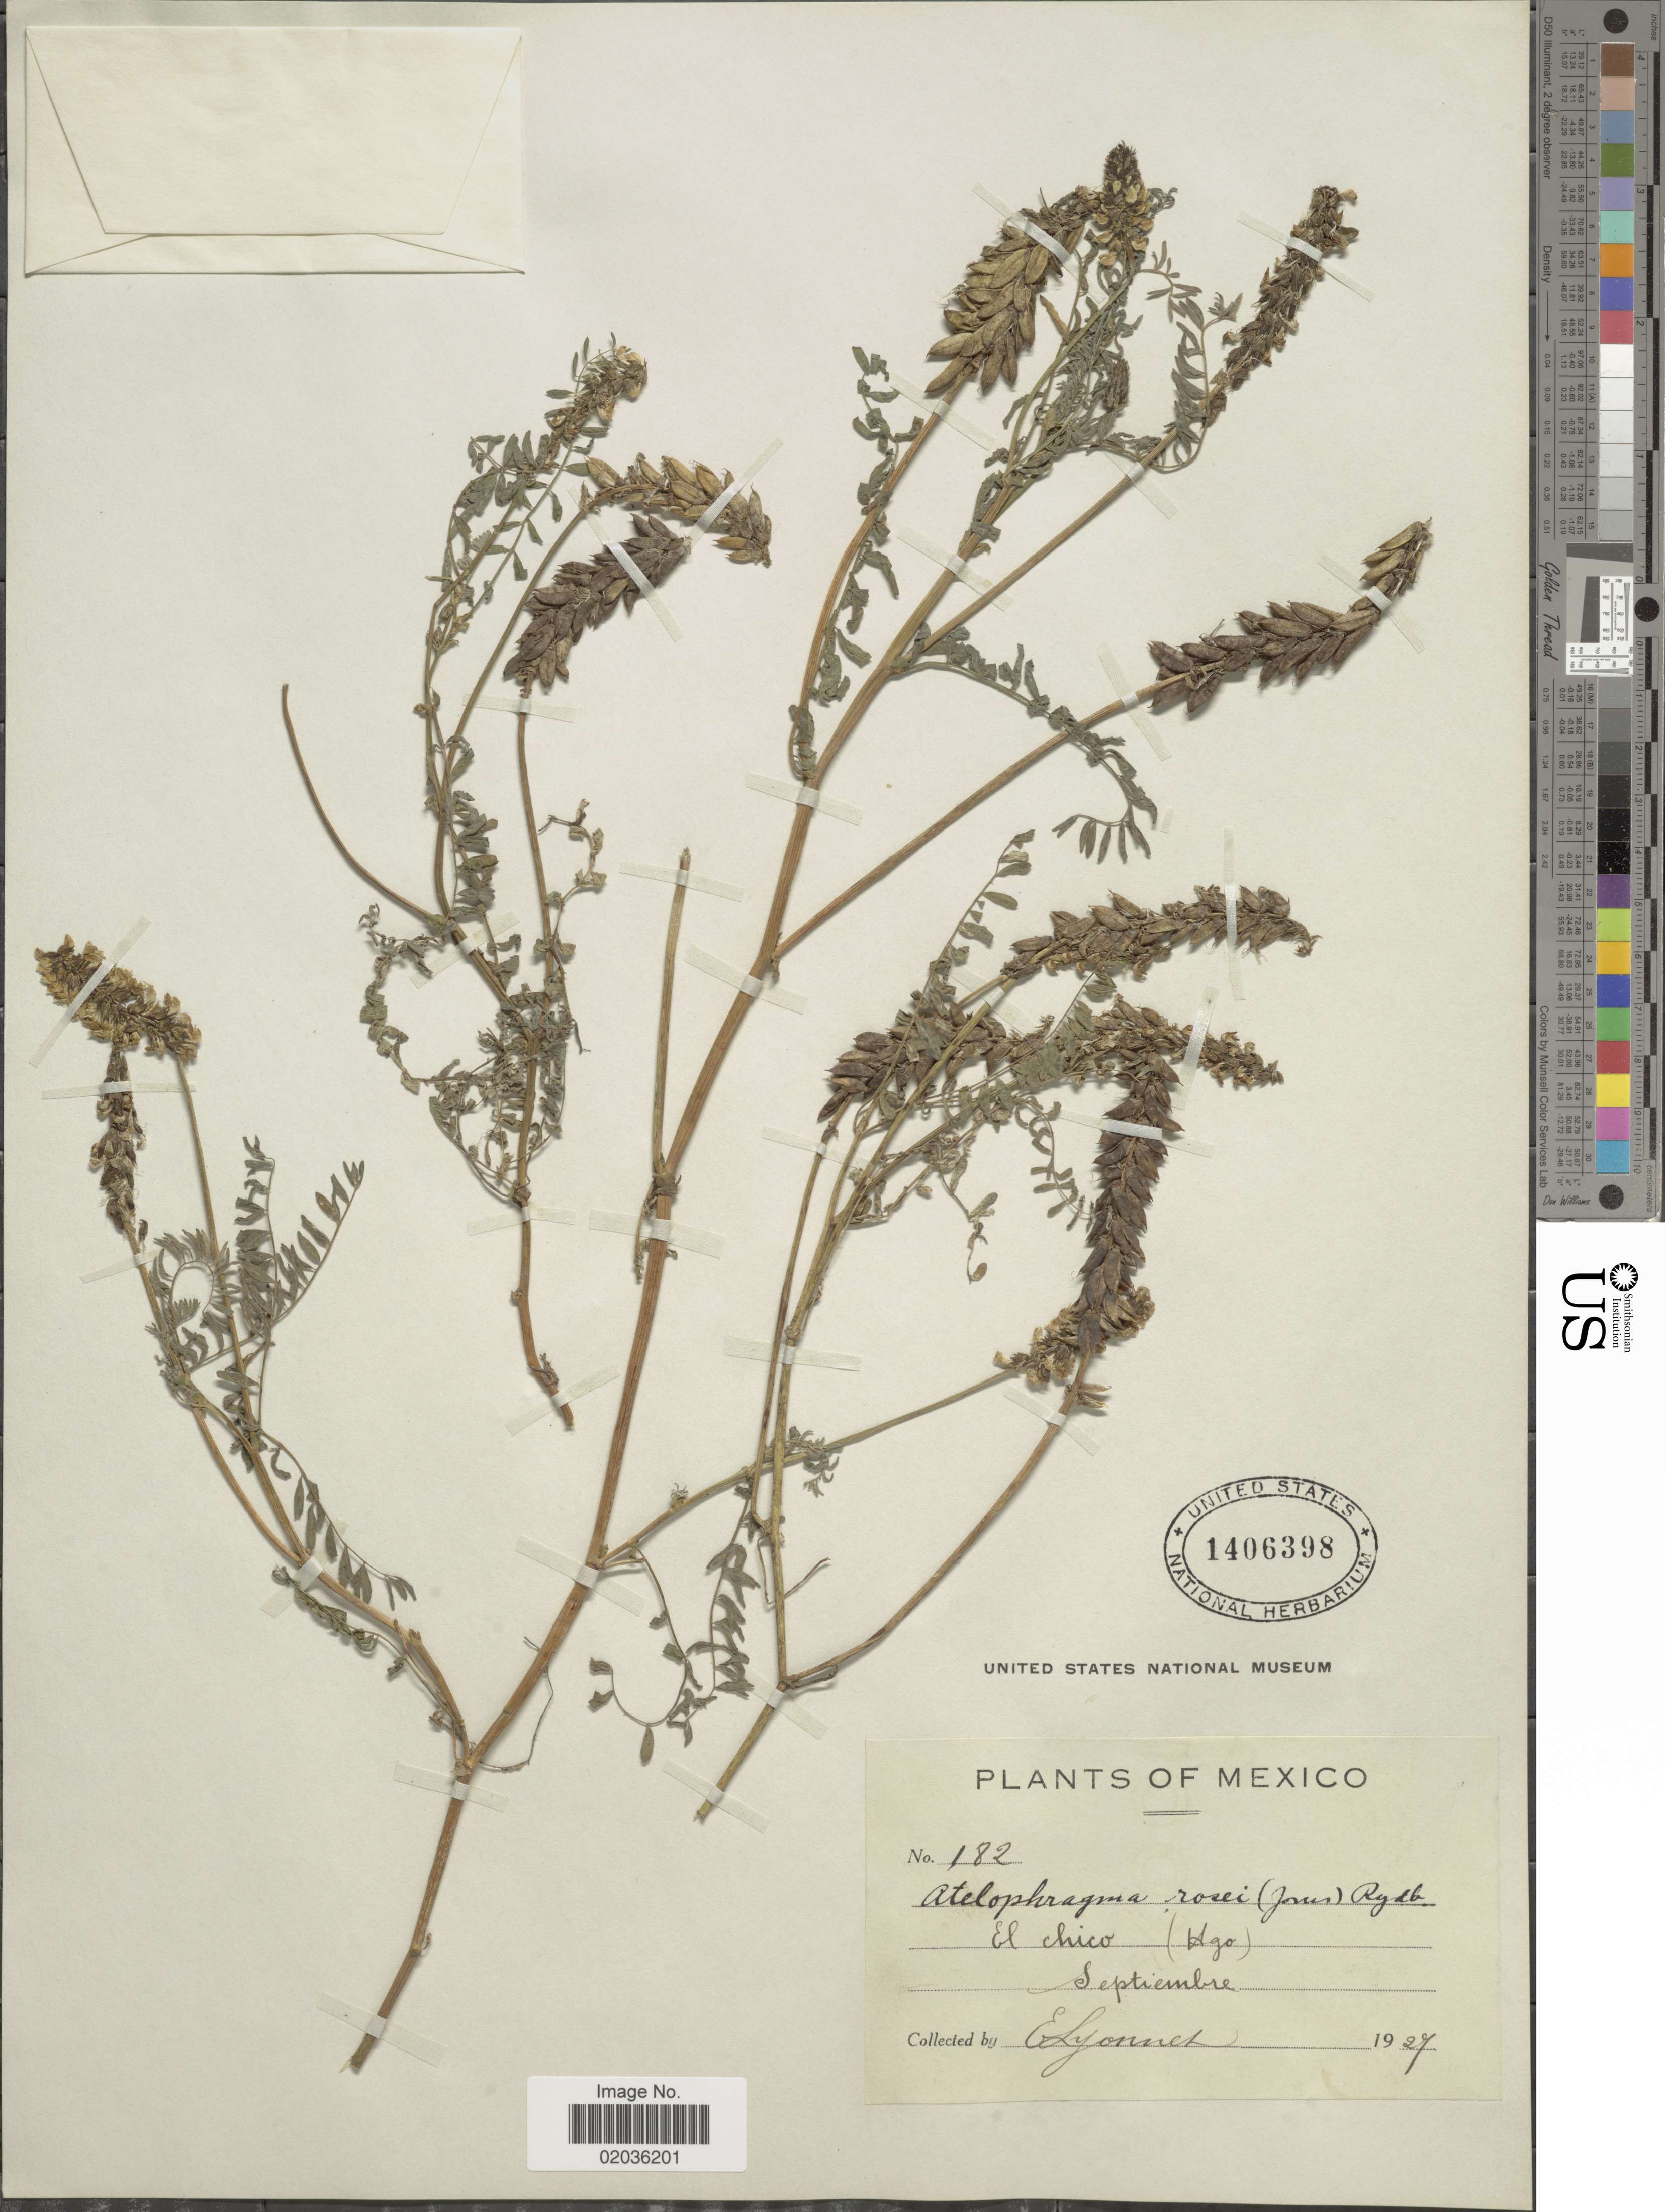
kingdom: Plantae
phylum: Tracheophyta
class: Magnoliopsida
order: Fabales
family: Fabaceae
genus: Astragalus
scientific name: Astragalus micranthus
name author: Desv.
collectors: E. Lyonnet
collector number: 182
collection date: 1927-09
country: Mexico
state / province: Hidalgo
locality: El chico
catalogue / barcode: US 1406398